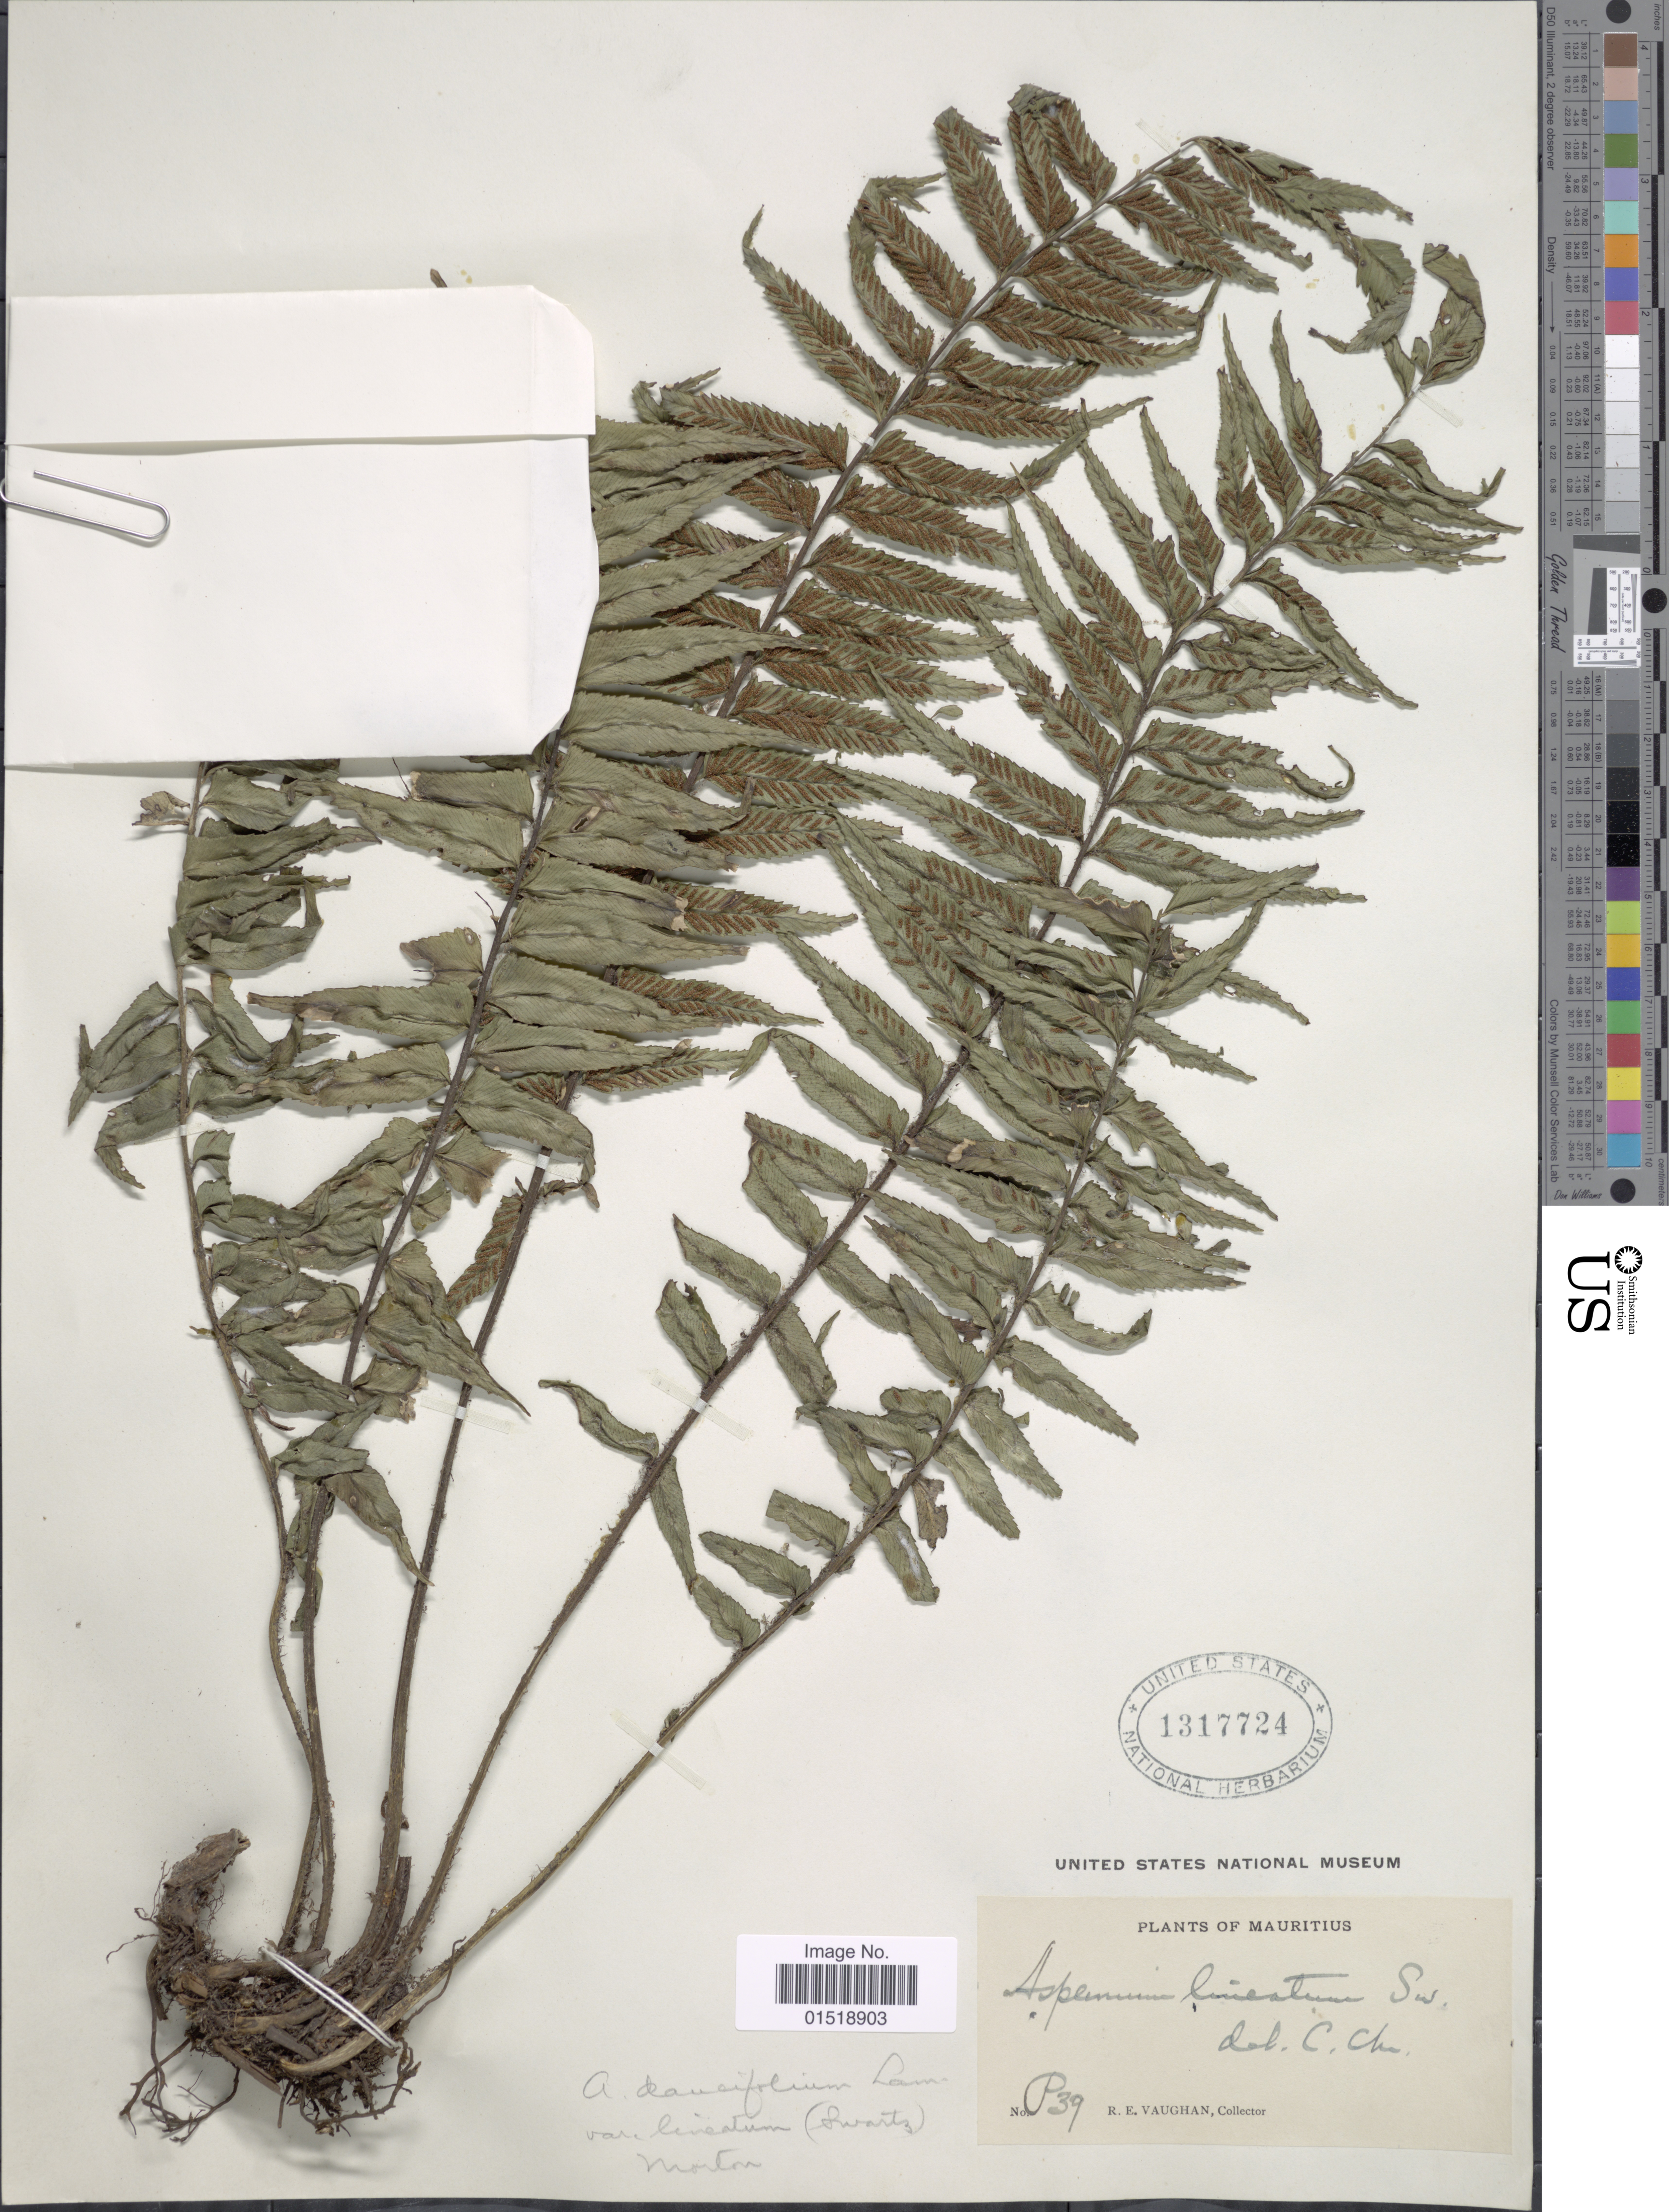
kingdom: Plantae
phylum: Tracheophyta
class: Polypodiopsida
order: Polypodiales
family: Aspleniaceae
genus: Asplenium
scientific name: Asplenium daucifolium var. lineatum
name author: (Sw.) C.V. Morton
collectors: R. Vaughan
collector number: P39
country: Mauritius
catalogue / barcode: US 1317724